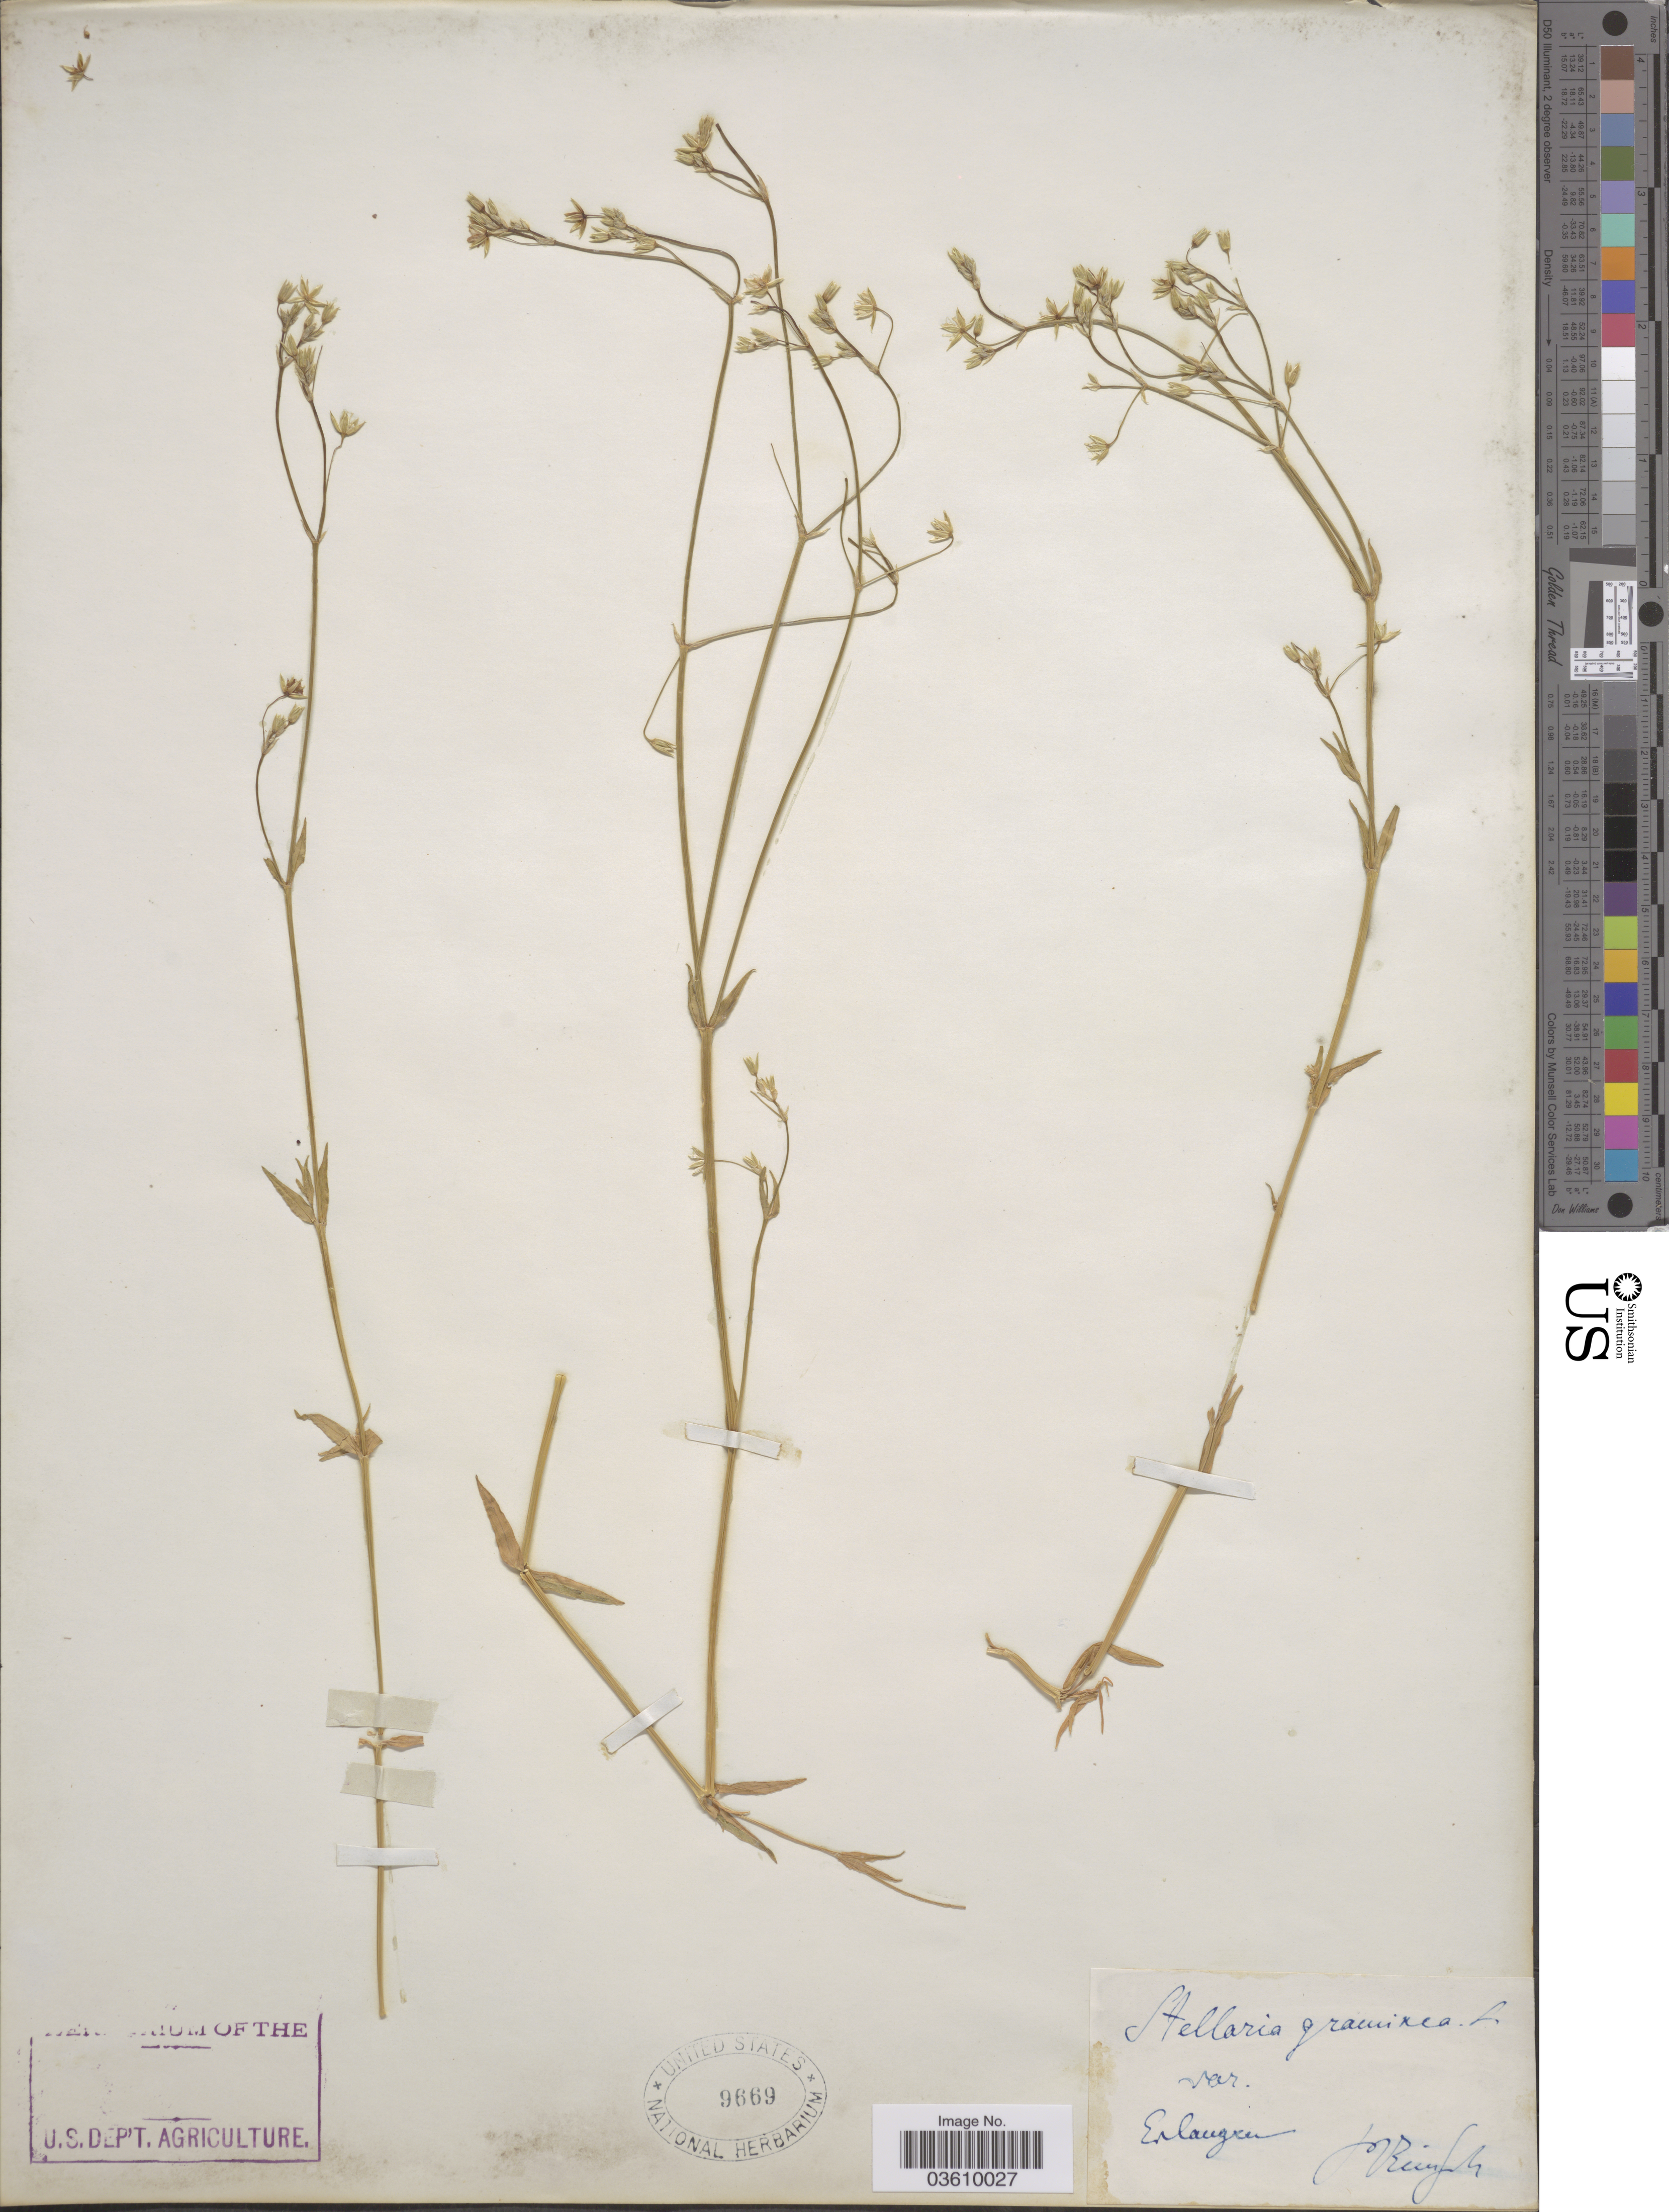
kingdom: Plantae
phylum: Tracheophyta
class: Magnoliopsida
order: Caryophyllales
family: Caryophyllaceae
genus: Stellaria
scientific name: Stellaria graminea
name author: L.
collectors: R. Reinch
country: Germany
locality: Erlangen.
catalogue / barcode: US 9669